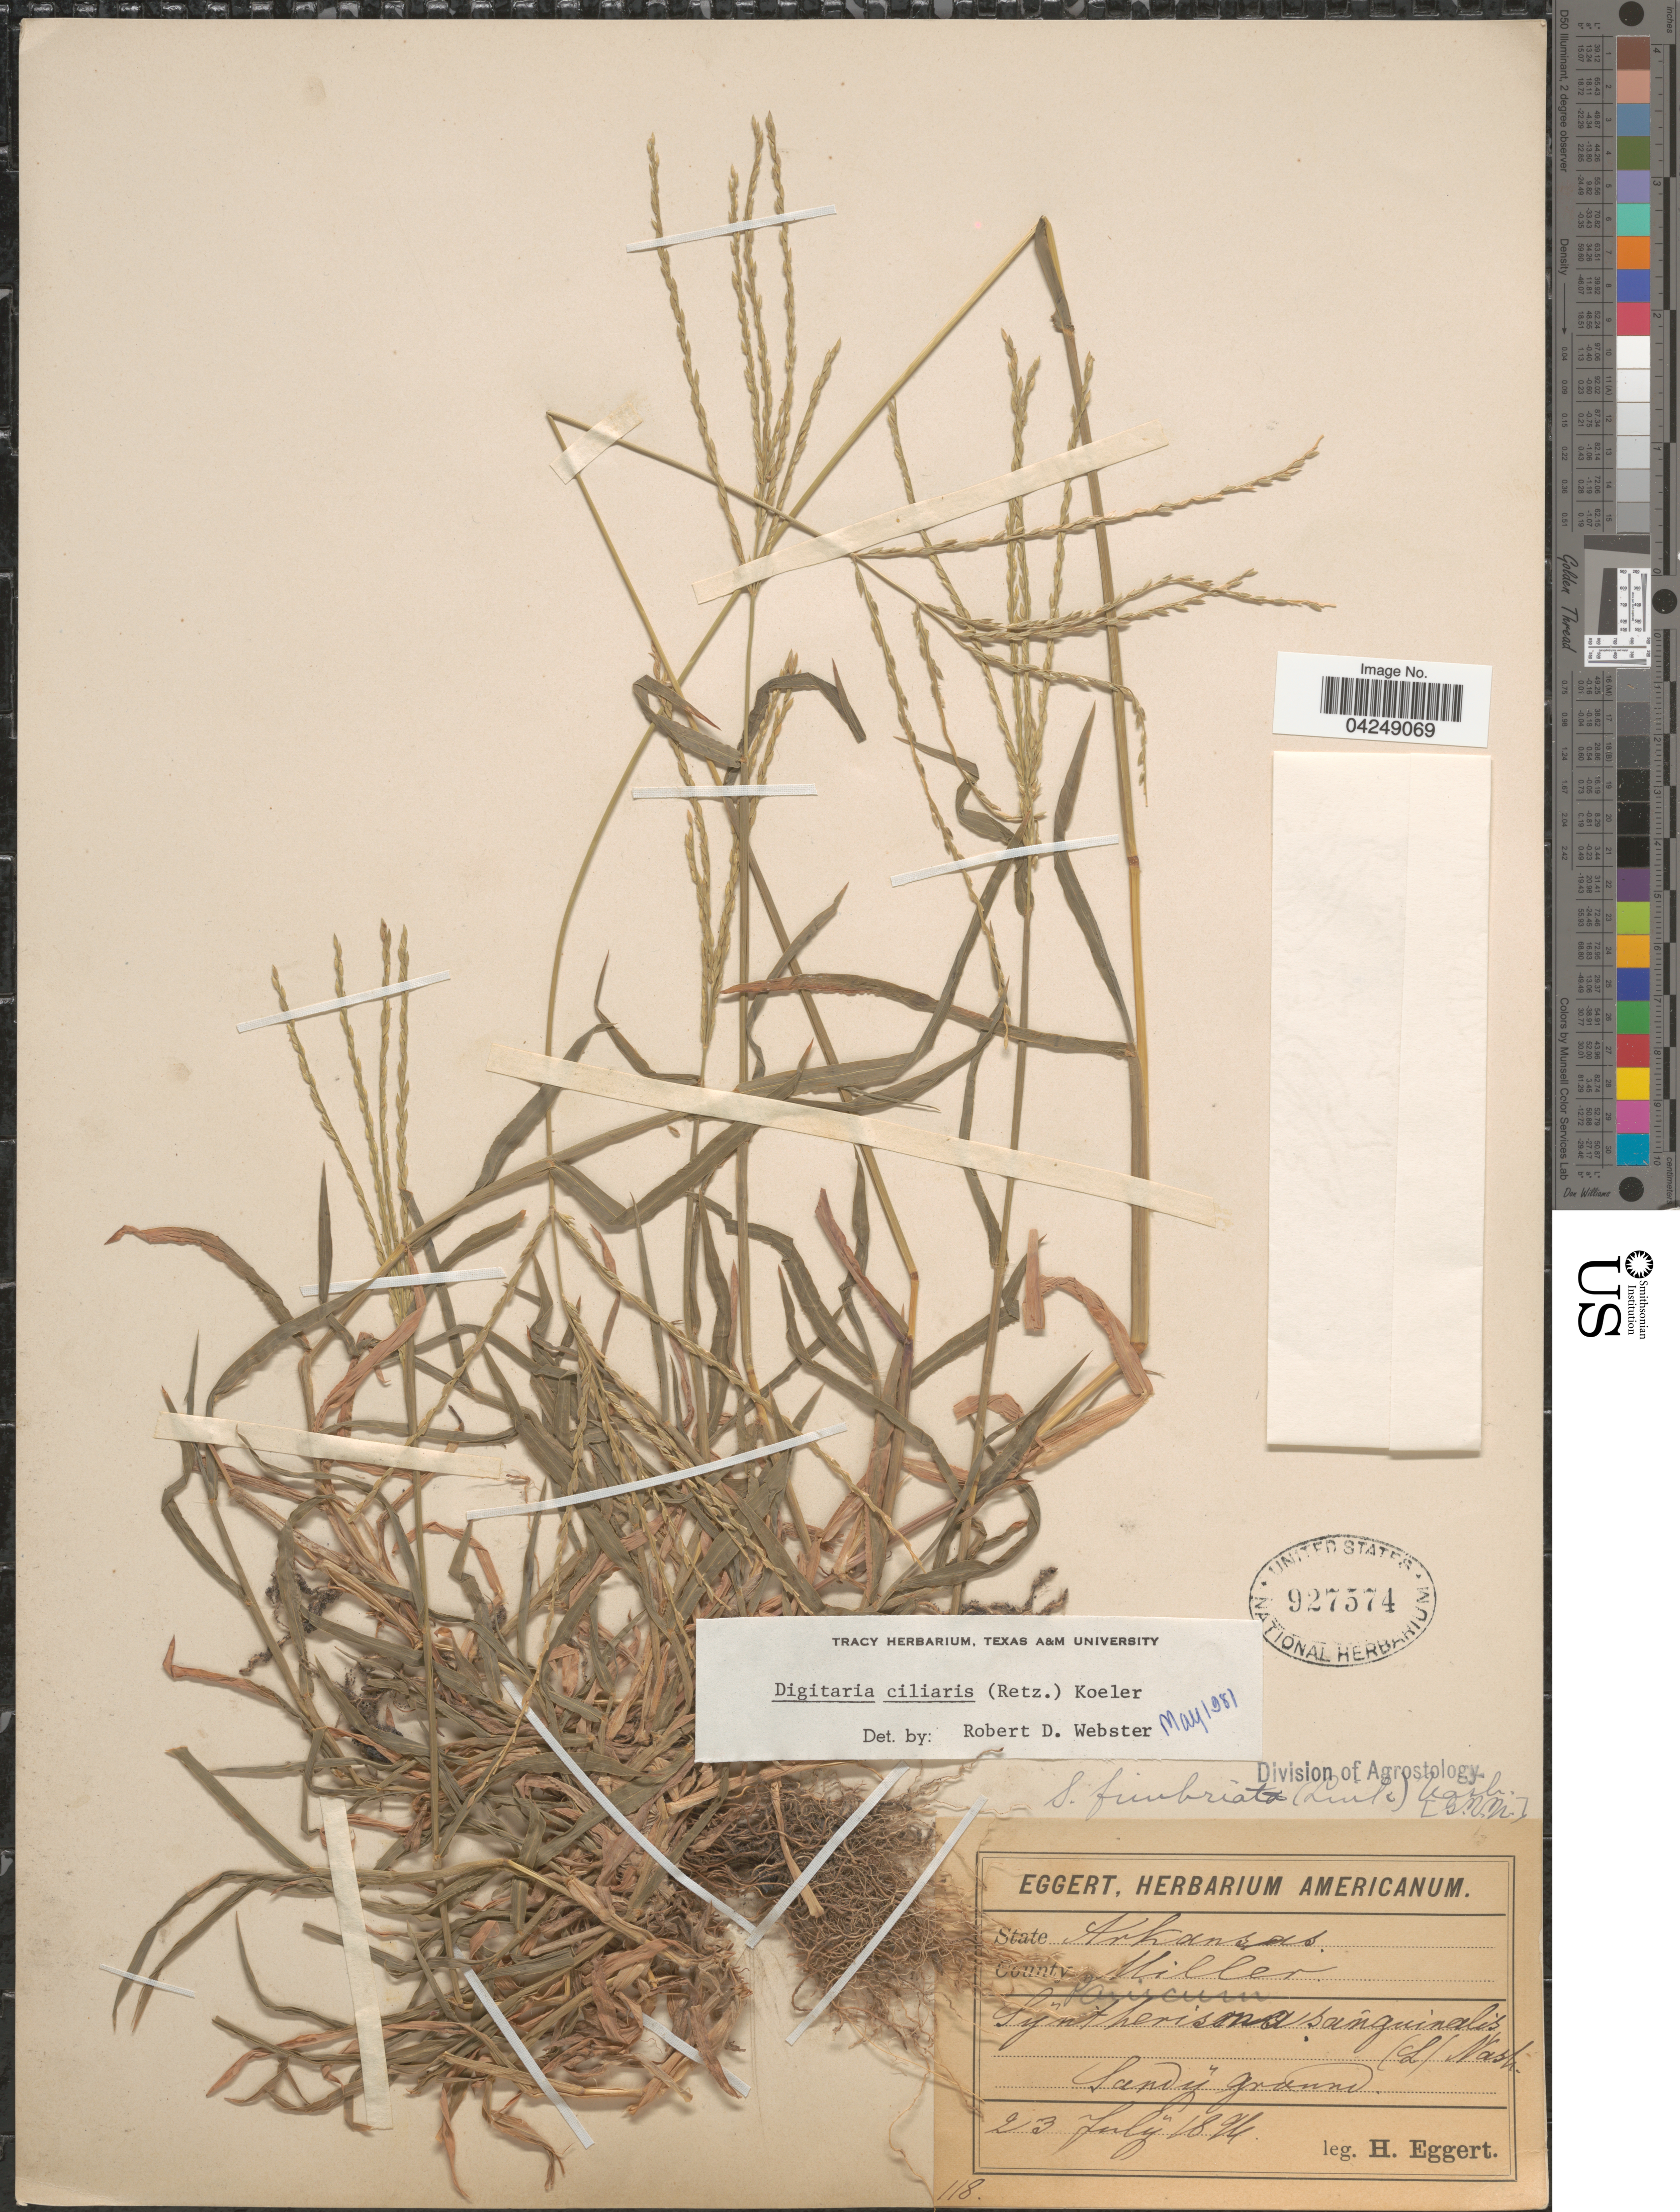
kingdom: Plantae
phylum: Tracheophyta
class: Liliopsida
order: Poales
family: Poaceae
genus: Digitaria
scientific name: Digitaria ciliaris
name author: (Retz.) Koeler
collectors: H. Eggert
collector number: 118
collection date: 1894-07-23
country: United States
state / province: Arkansas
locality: County Miller.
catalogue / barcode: US 927574